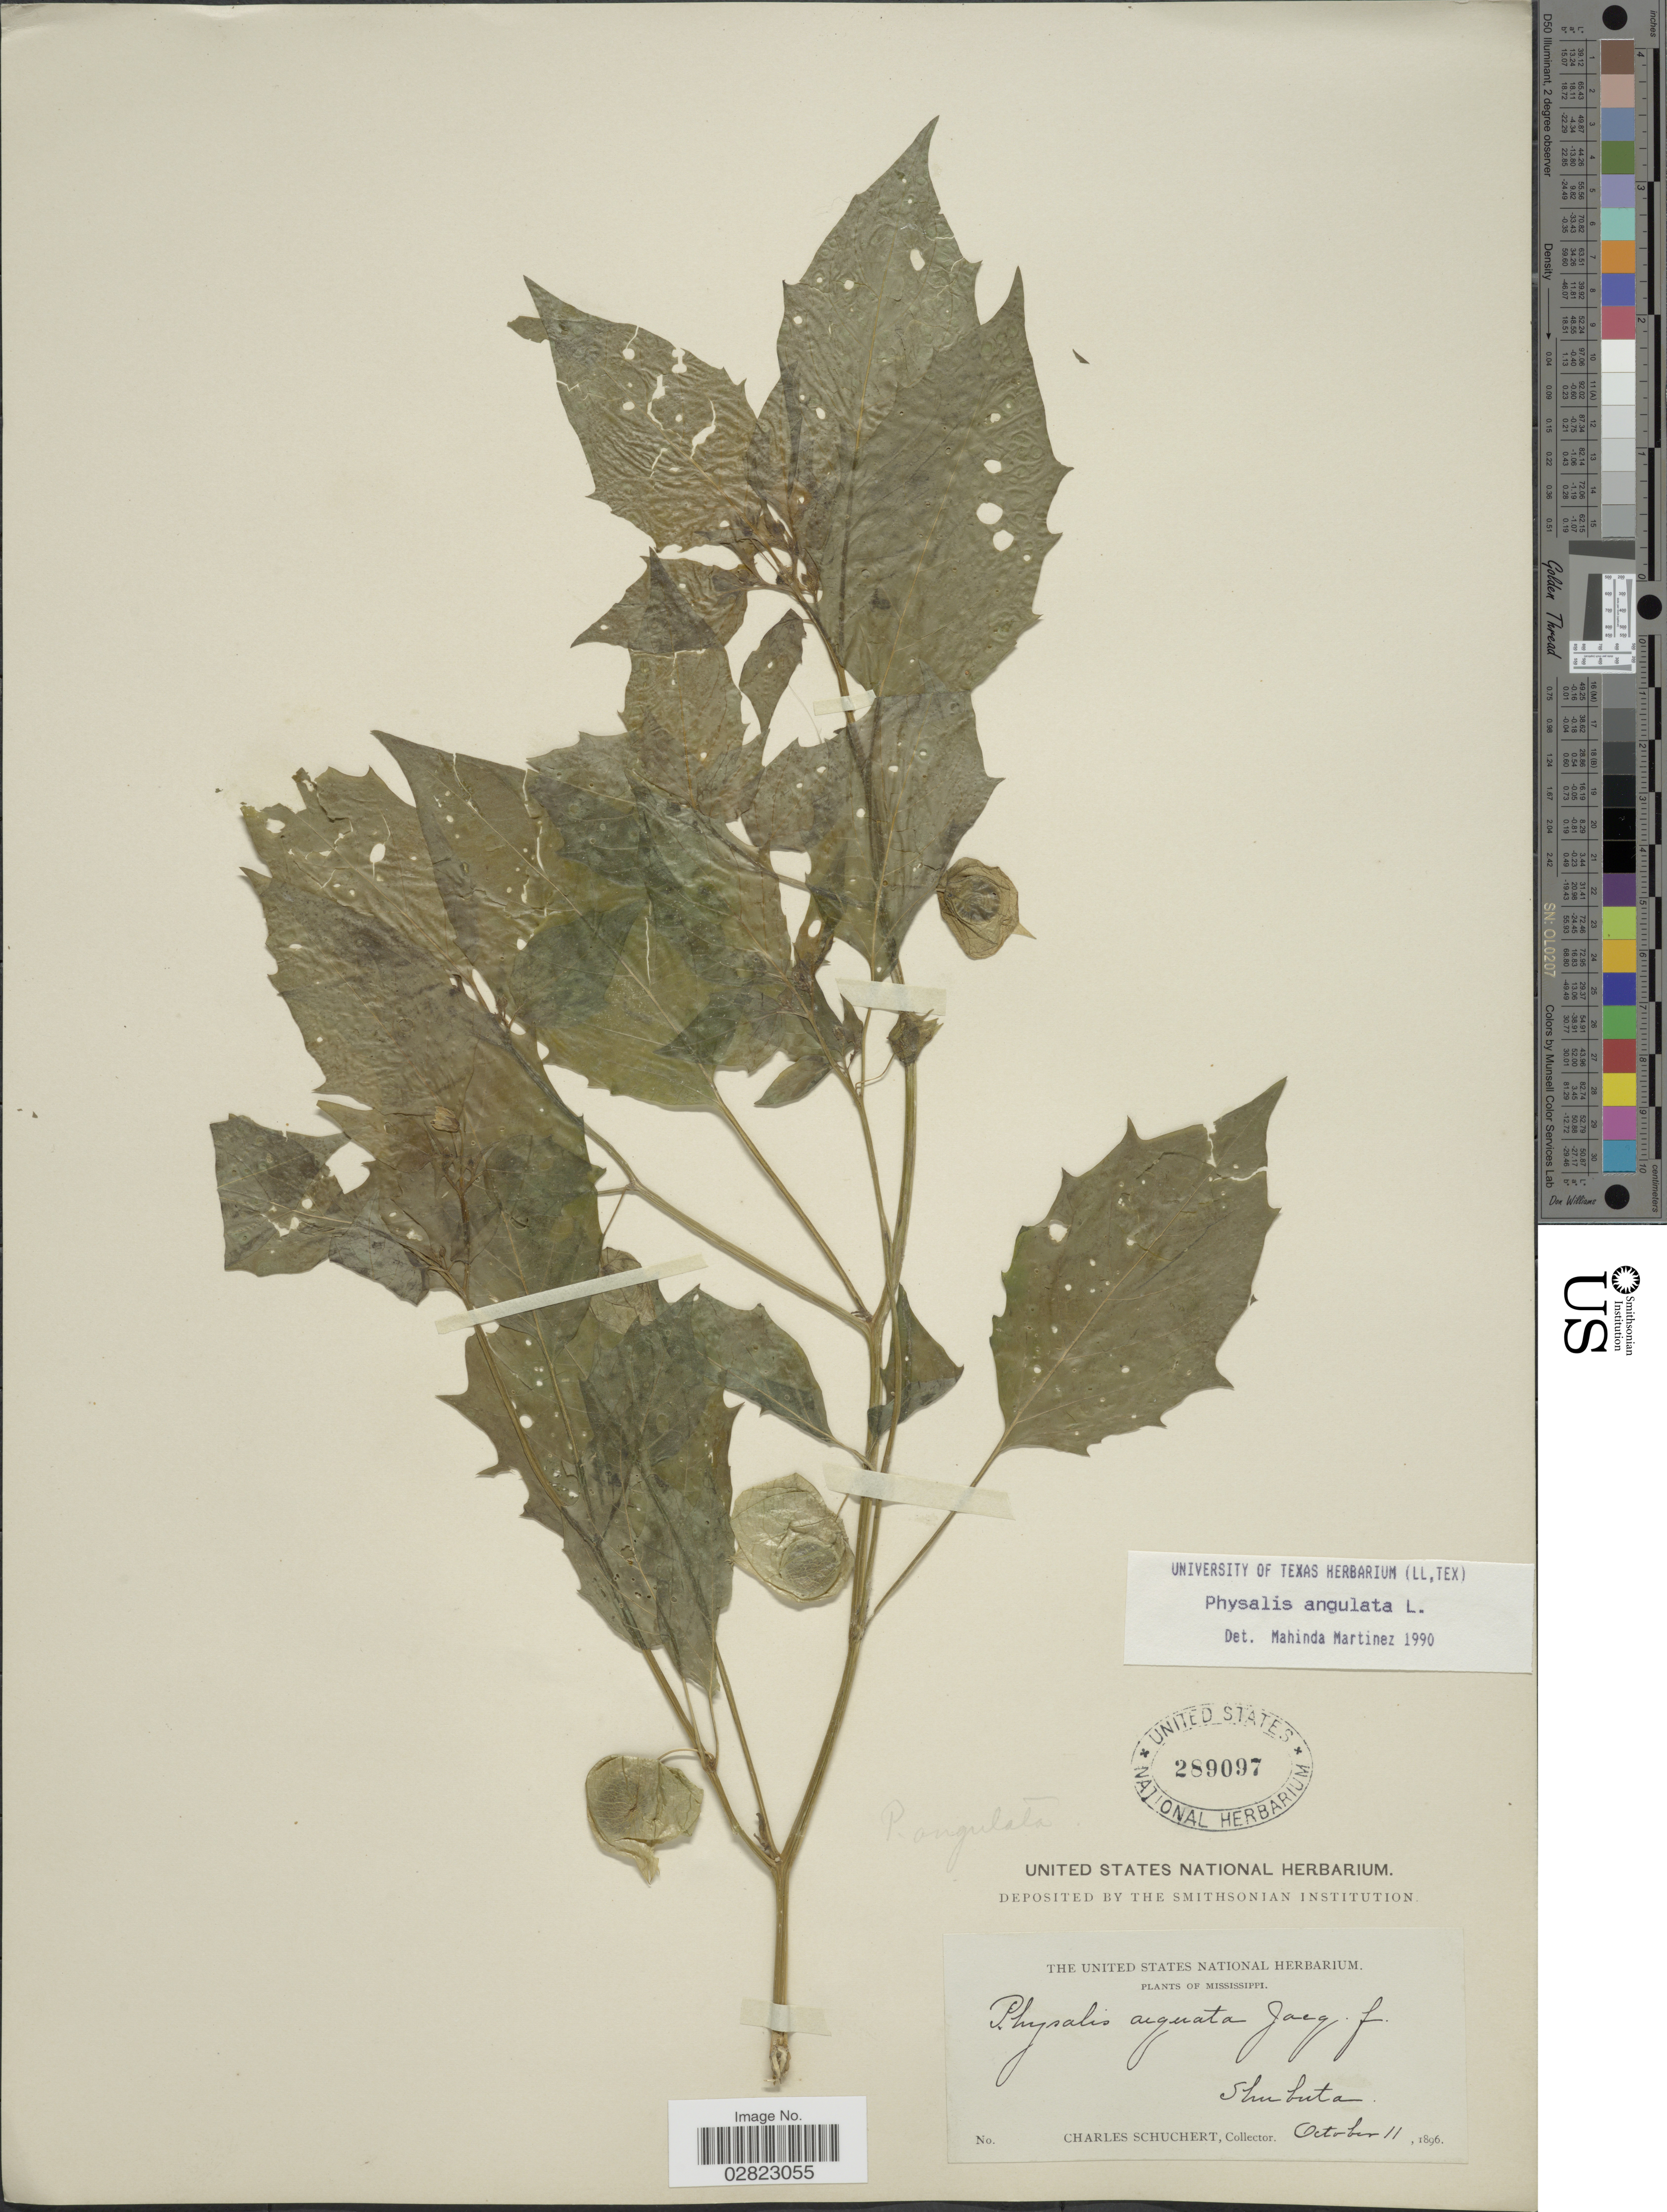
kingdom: Plantae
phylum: Tracheophyta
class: Magnoliopsida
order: Solanales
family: Solanaceae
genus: Physalis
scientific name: Physalis angulata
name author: L.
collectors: C. Schuchert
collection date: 1896-10-11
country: United States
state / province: Mississippi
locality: Shubuta.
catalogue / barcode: US 289097